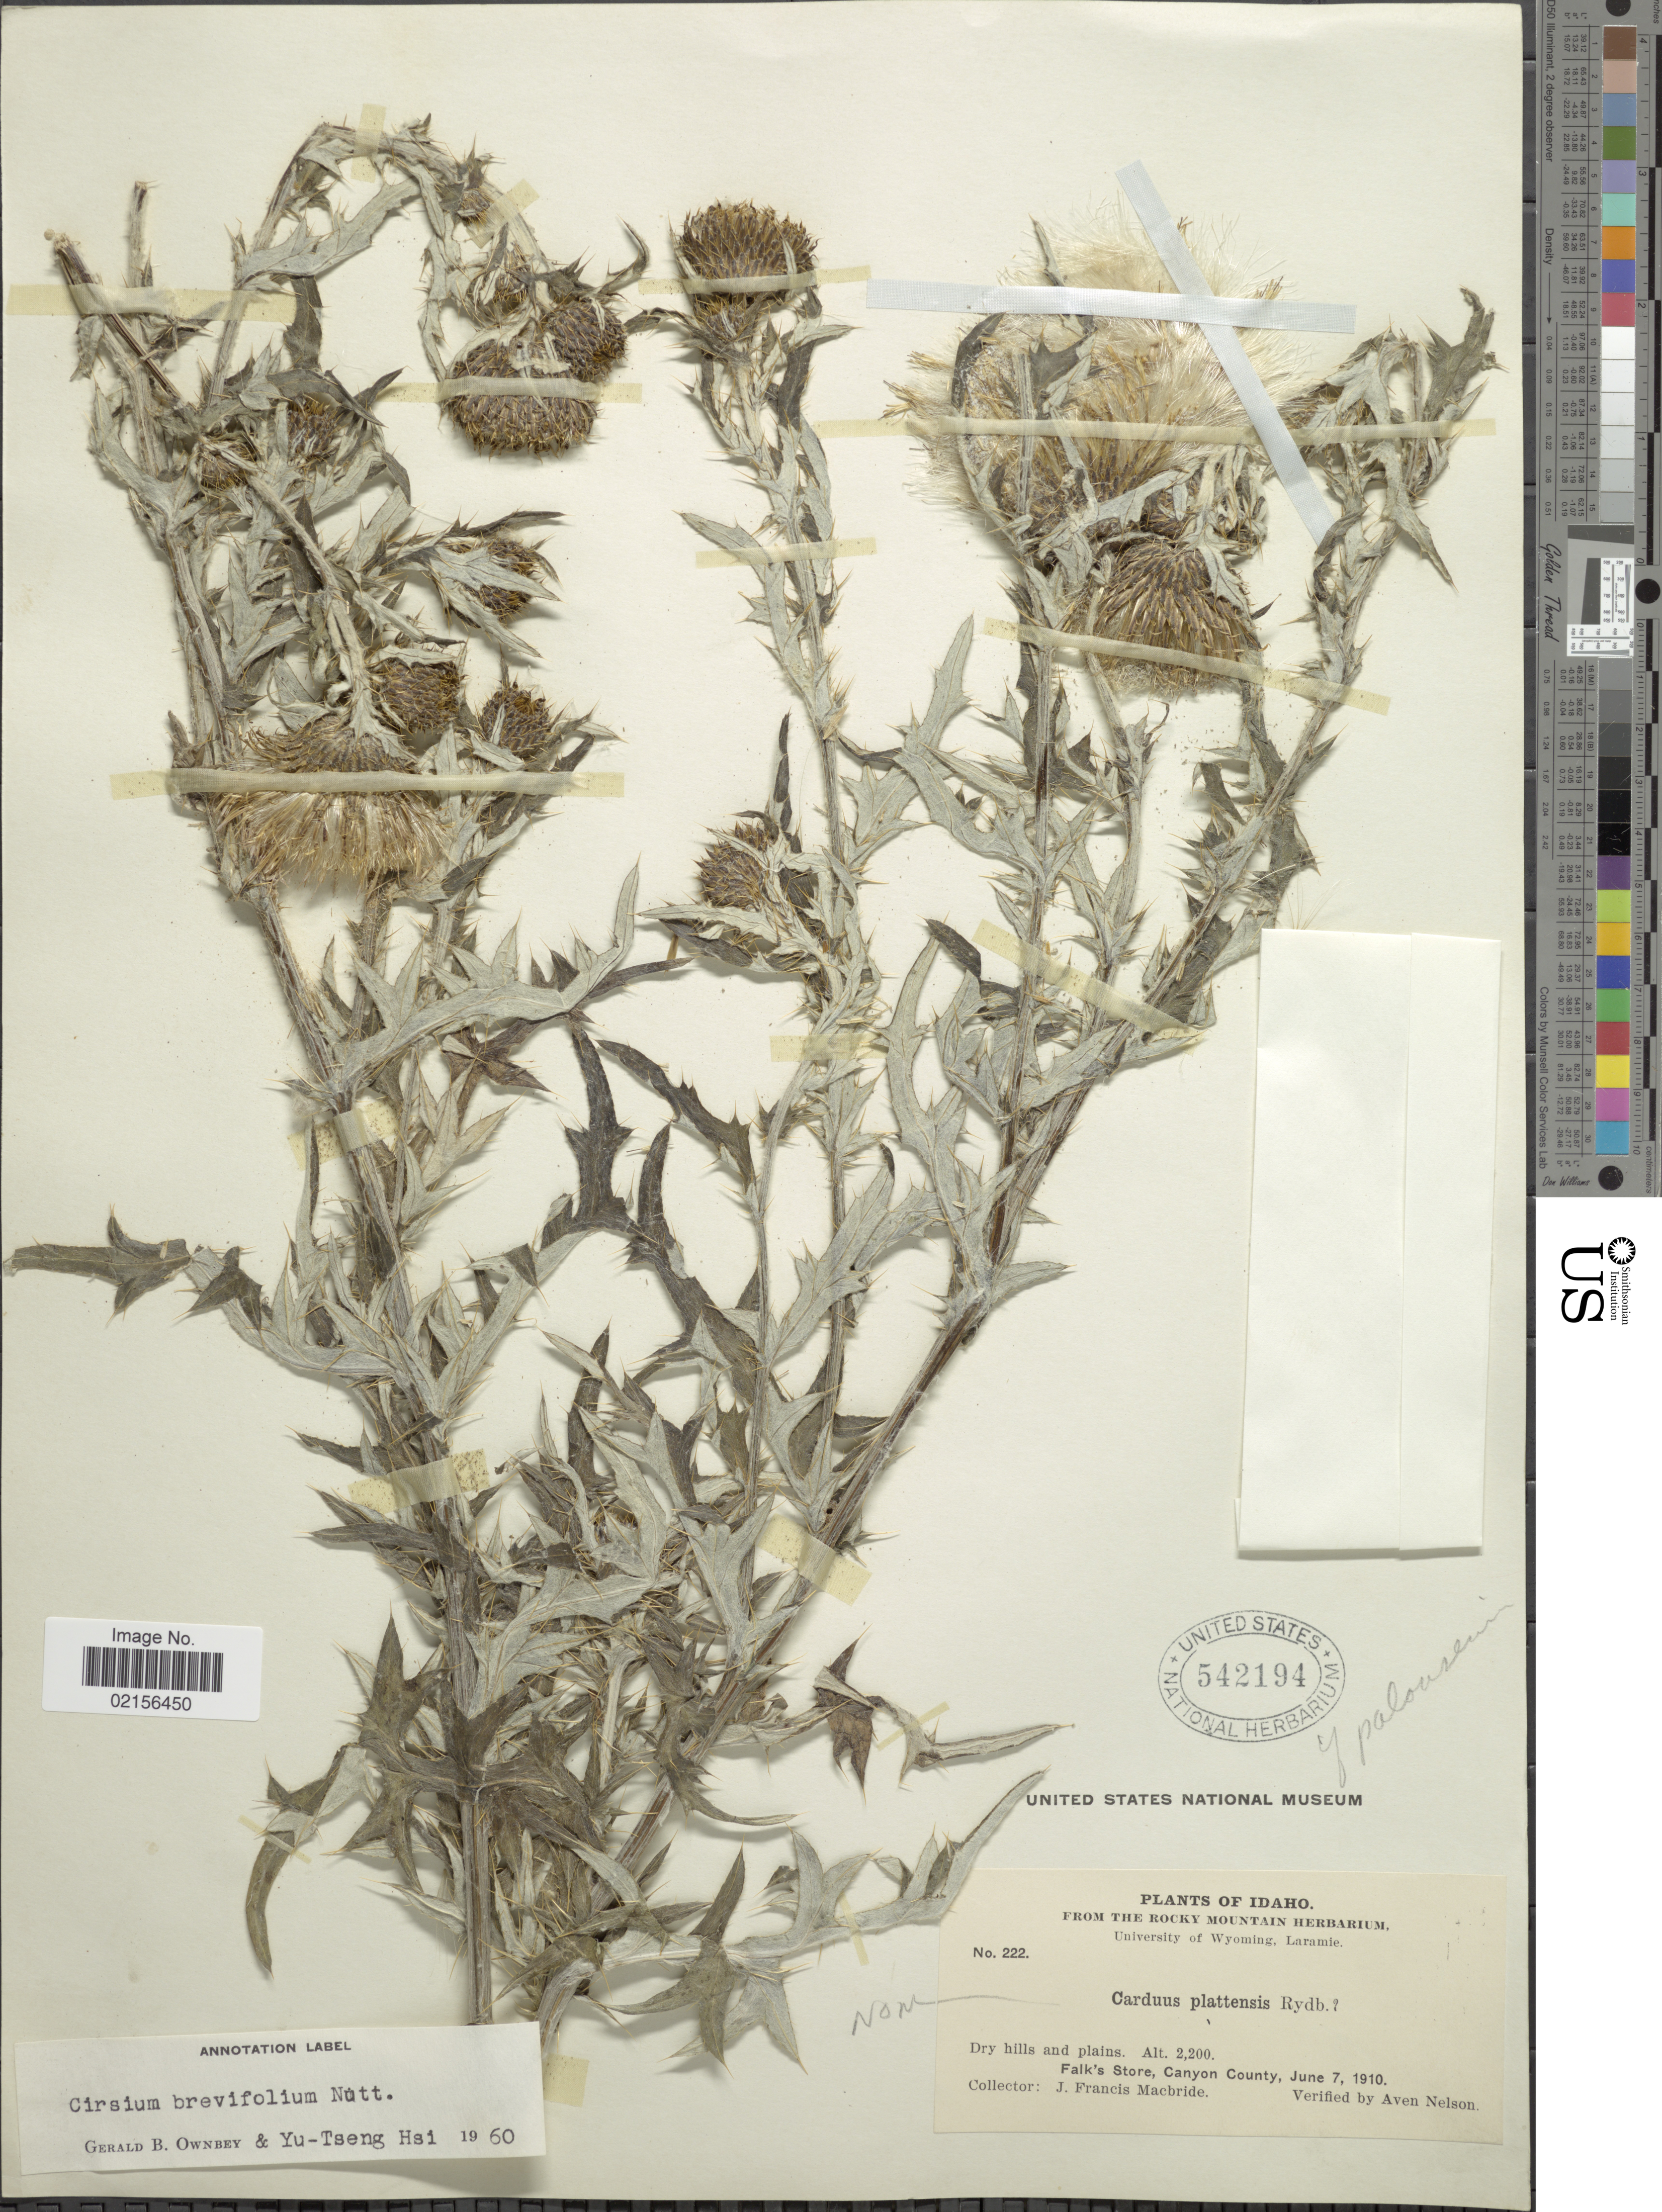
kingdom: Plantae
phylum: Tracheophyta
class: Magnoliopsida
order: Asterales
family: Asteraceae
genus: Cirsium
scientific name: Cirsium brevifolium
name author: Nutt.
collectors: J. F. Macbride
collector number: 222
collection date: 1910-06-07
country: United States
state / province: Idaho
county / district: Canyon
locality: Dry hills and plains, Falk's Store, Canyon County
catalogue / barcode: US 542194